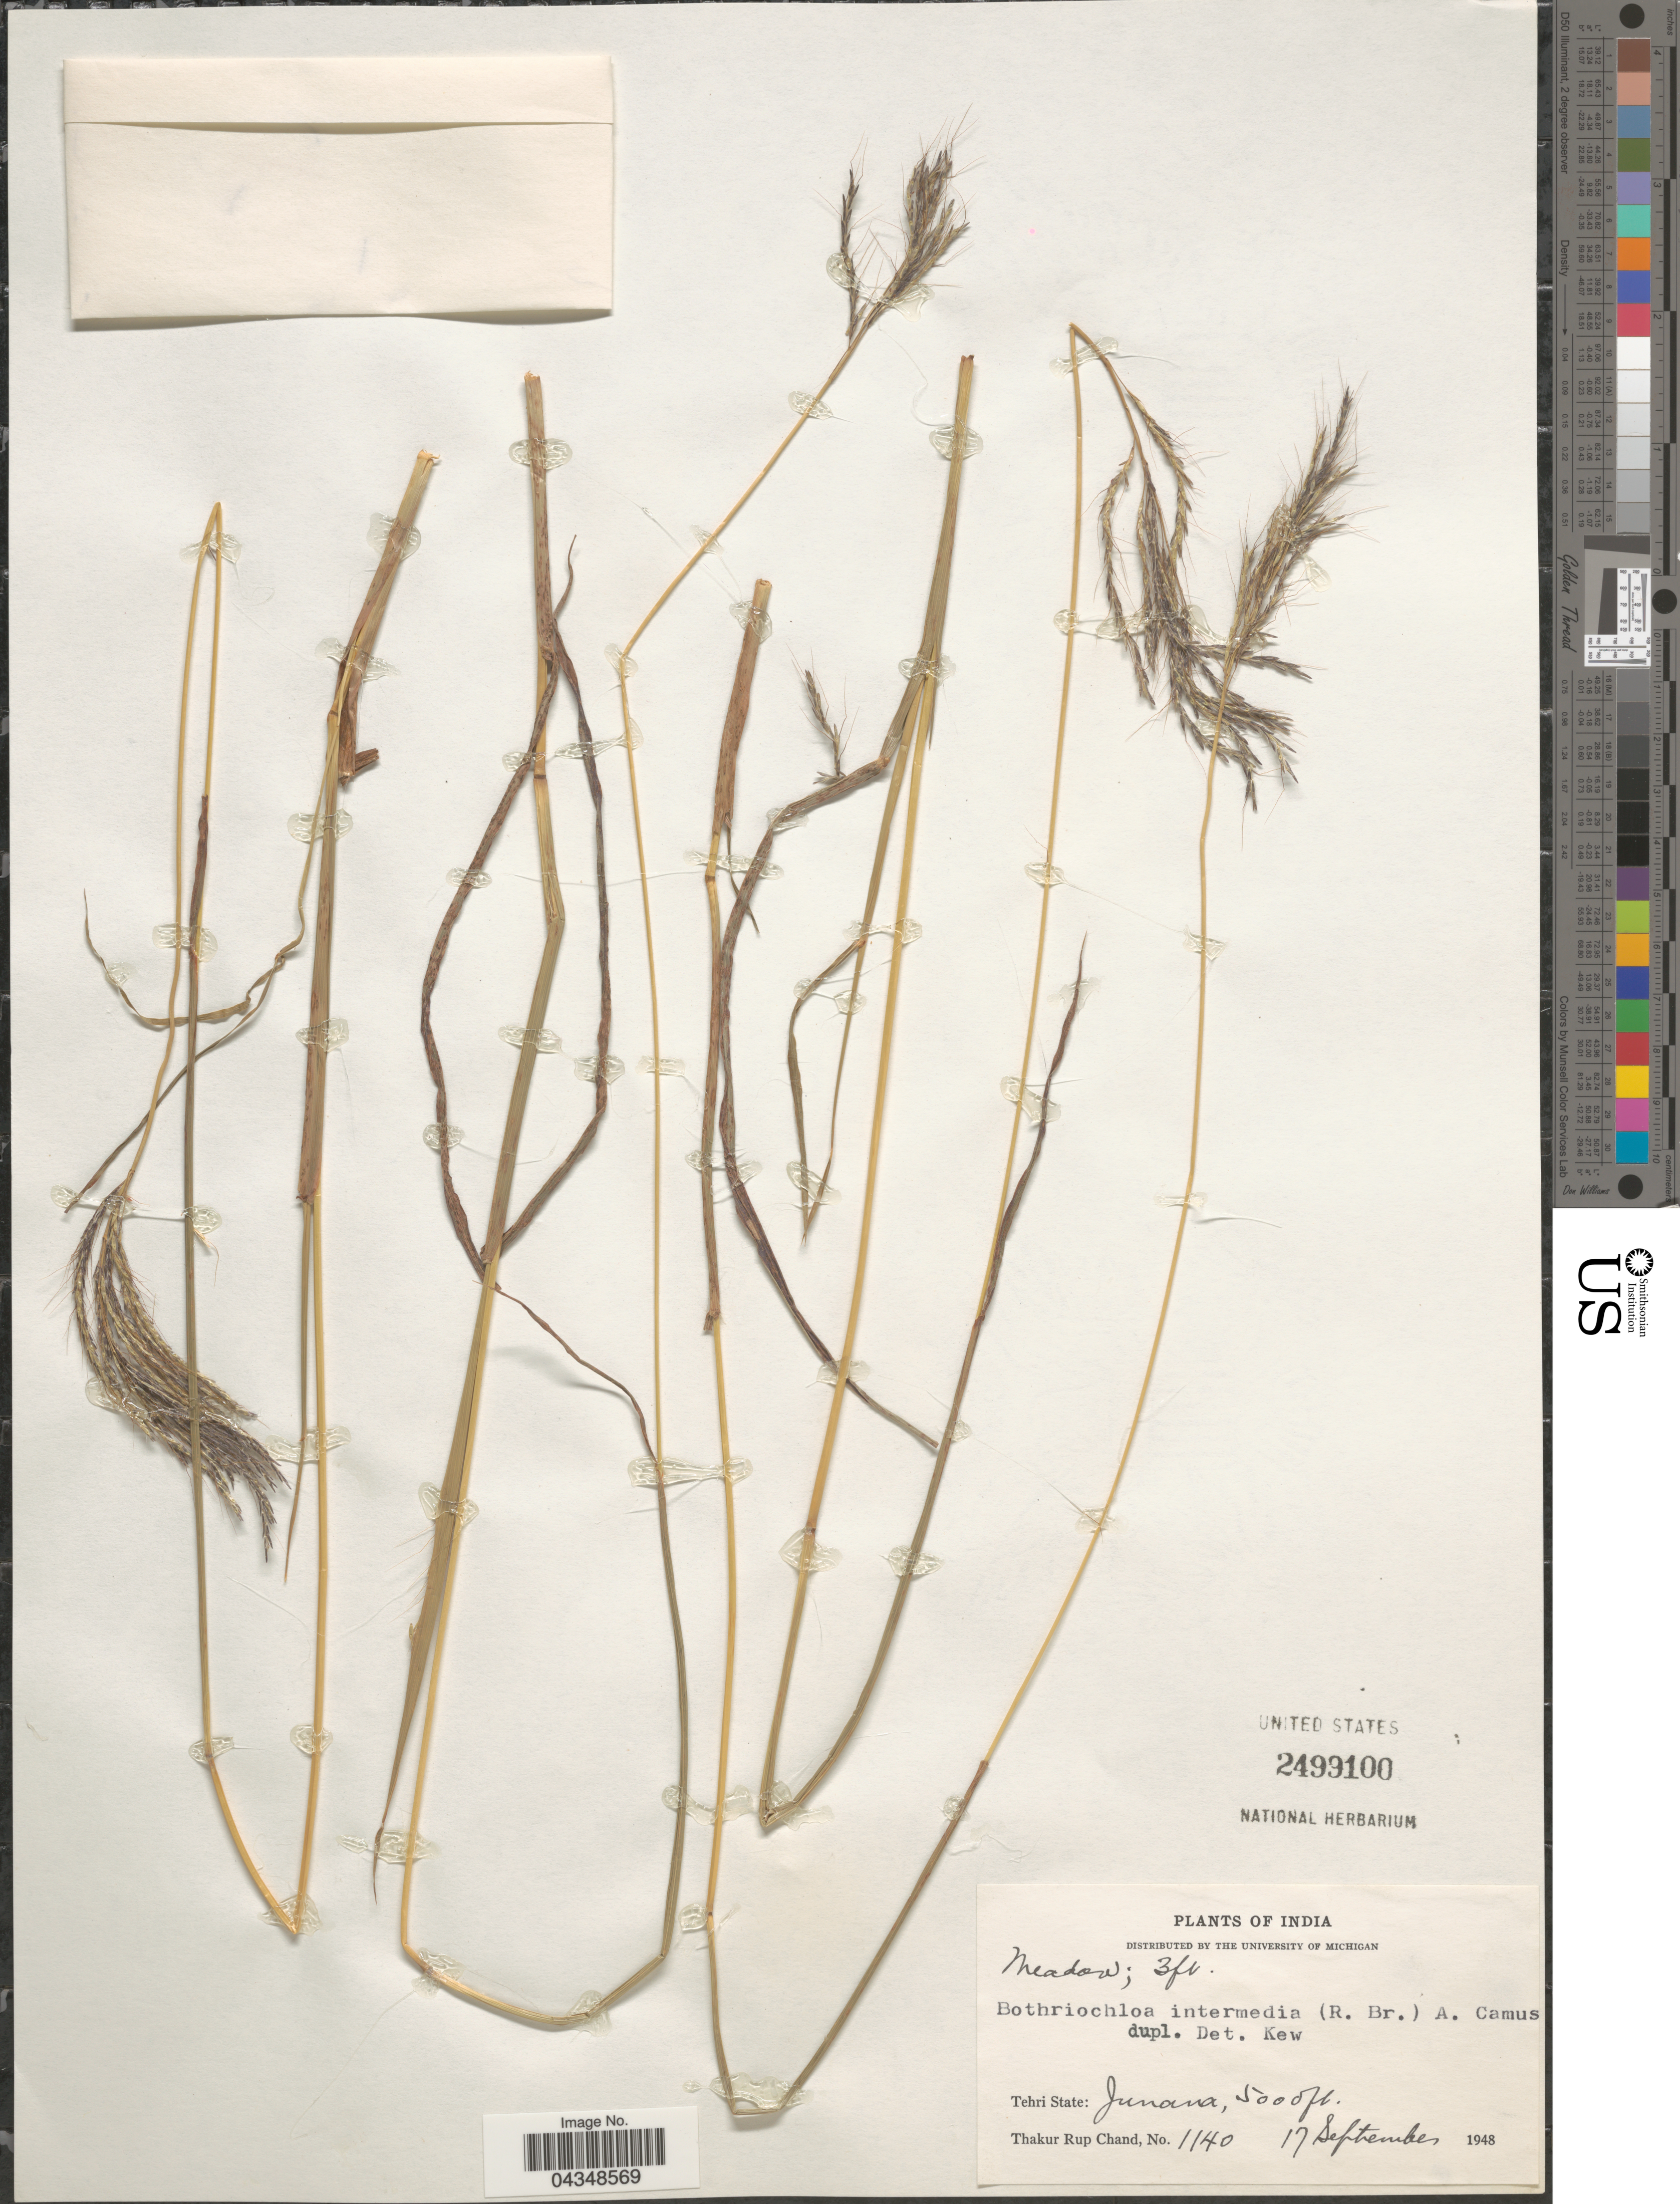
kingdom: Plantae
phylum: Tracheophyta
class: Liliopsida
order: Poales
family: Poaceae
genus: Bothriochloa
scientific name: Bothriochloa bladhii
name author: (Retz.) S.T. Blake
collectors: T. R. Chand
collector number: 1140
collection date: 1948-09-17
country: India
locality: Tehri State: Junana.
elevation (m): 1524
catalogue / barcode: US 2499100